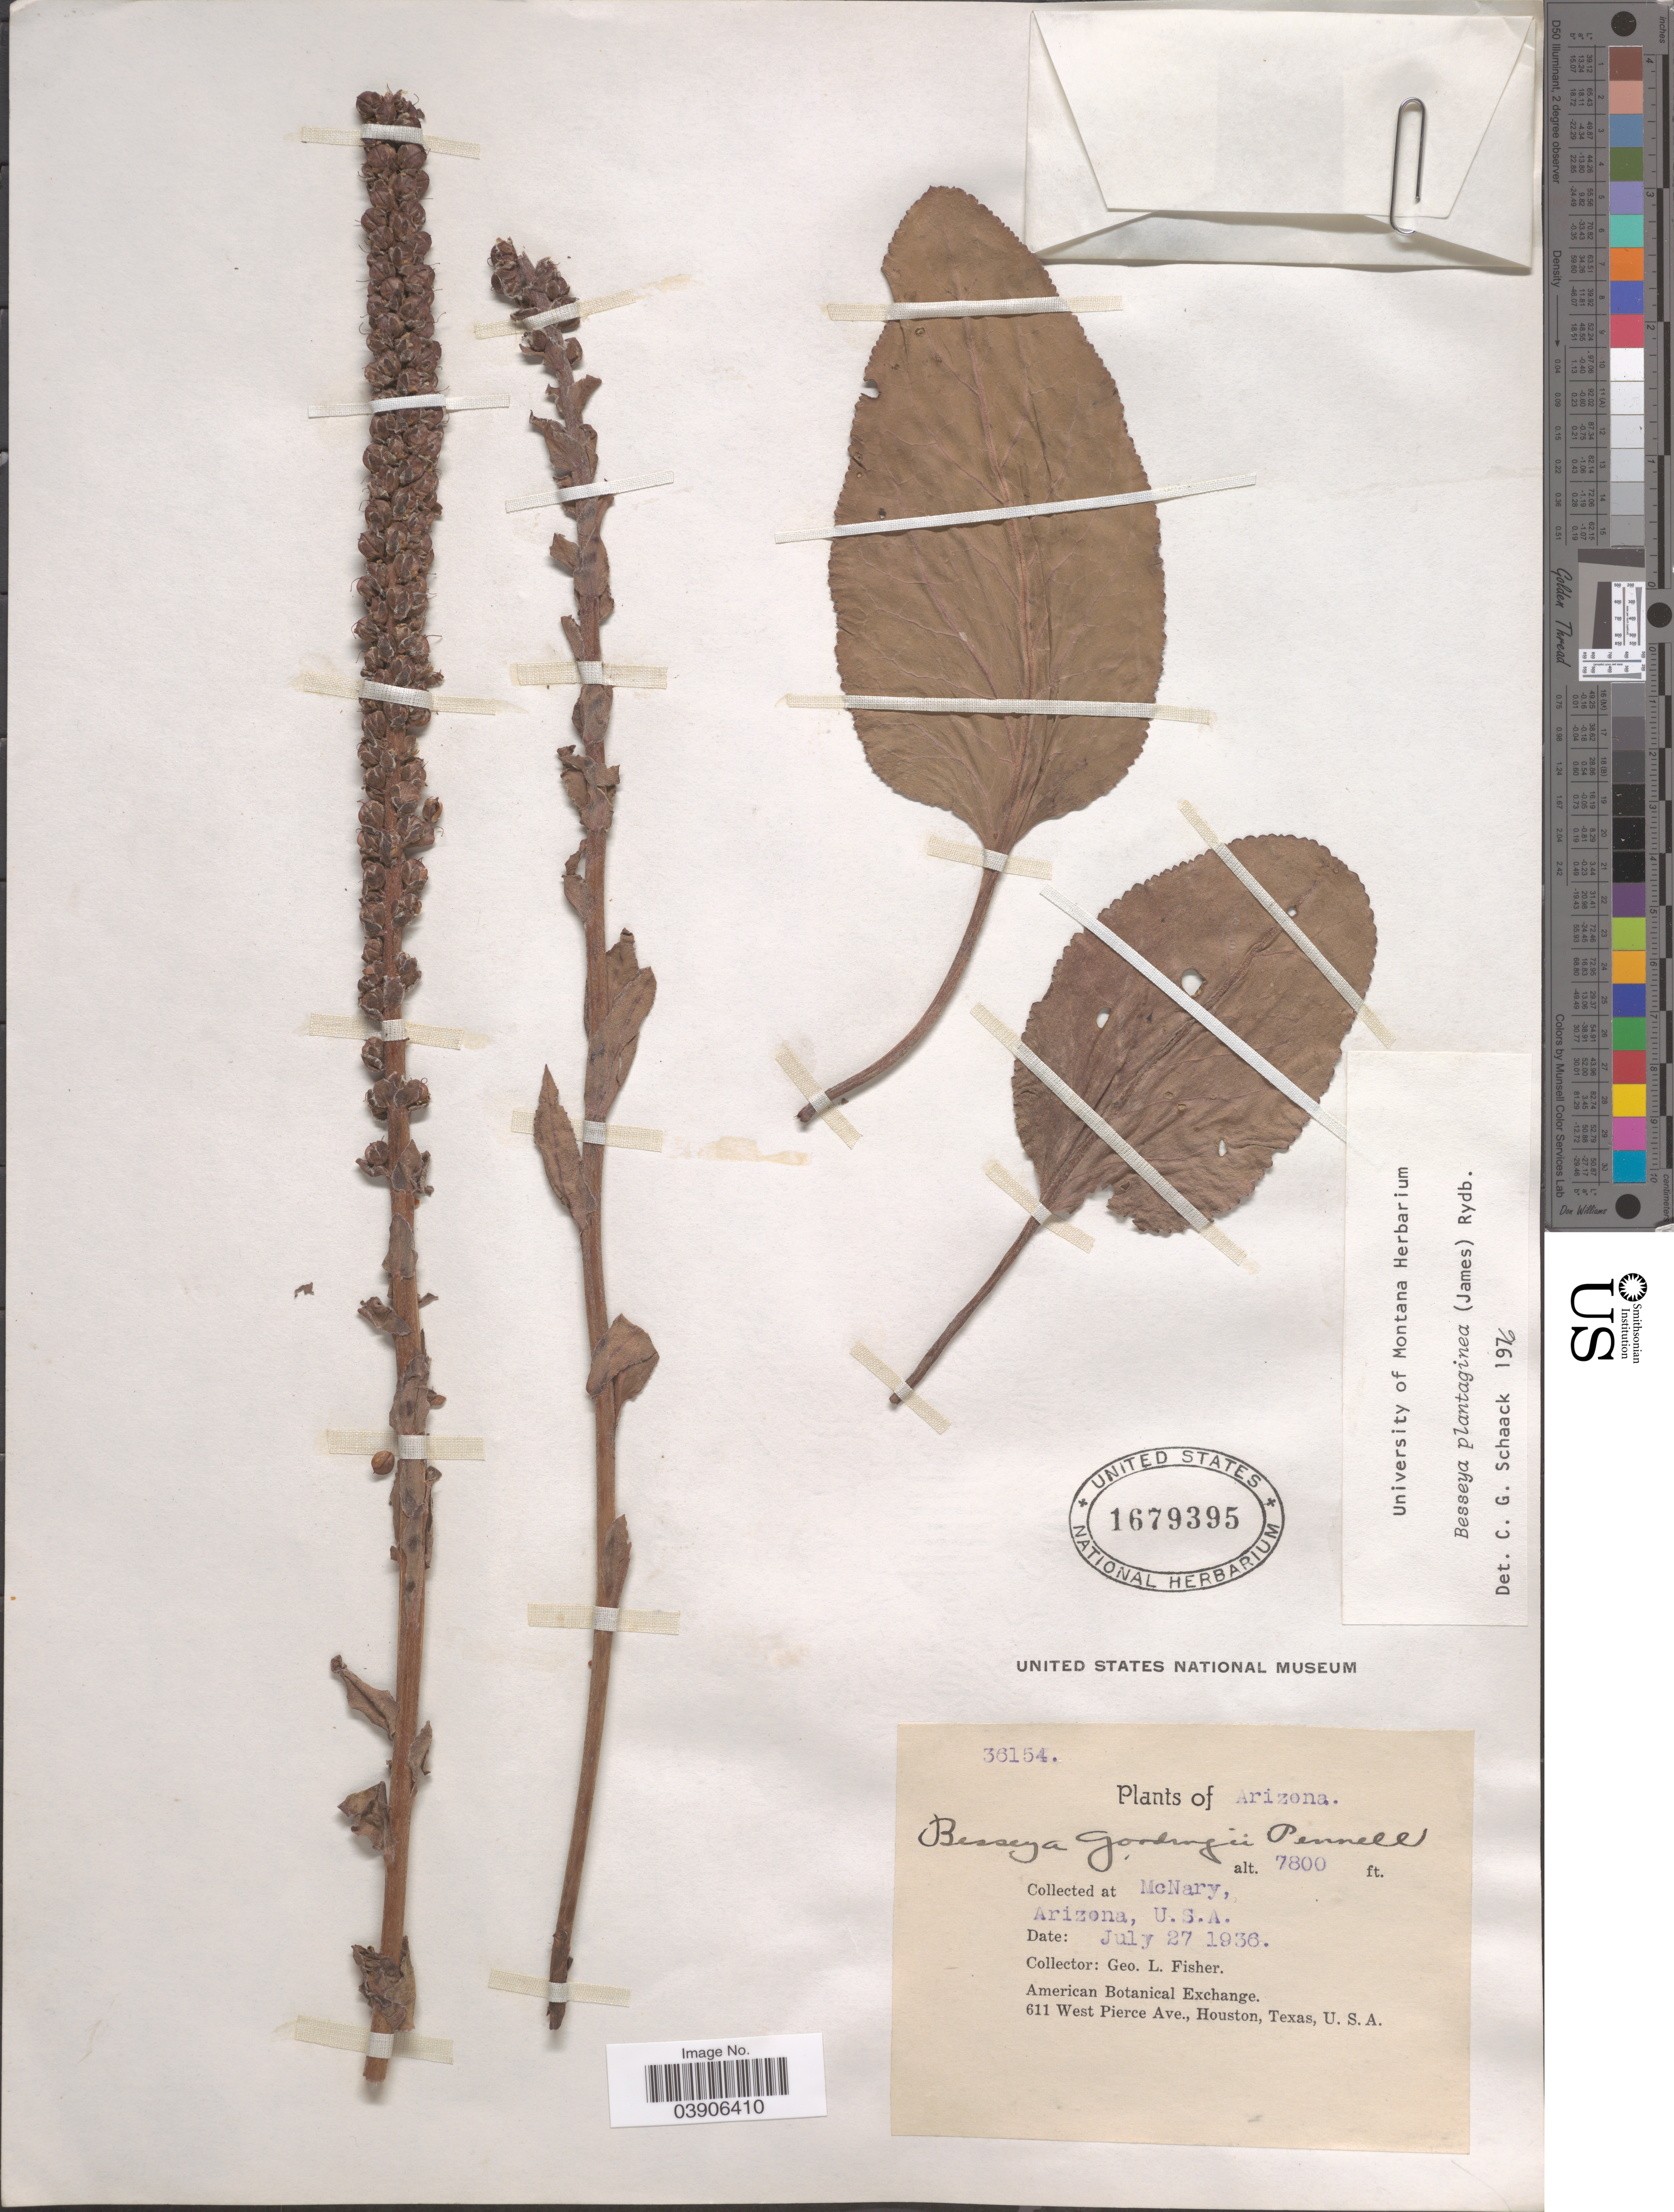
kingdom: Plantae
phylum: Tracheophyta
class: Magnoliopsida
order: Lamiales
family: Plantaginaceae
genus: Synthyris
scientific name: Synthyris plantaginea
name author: (E. James) Benth.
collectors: G. L. Fisher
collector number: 36154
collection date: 1936-07-27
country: United States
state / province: Arizona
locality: McNary.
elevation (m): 2377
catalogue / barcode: US 1679395